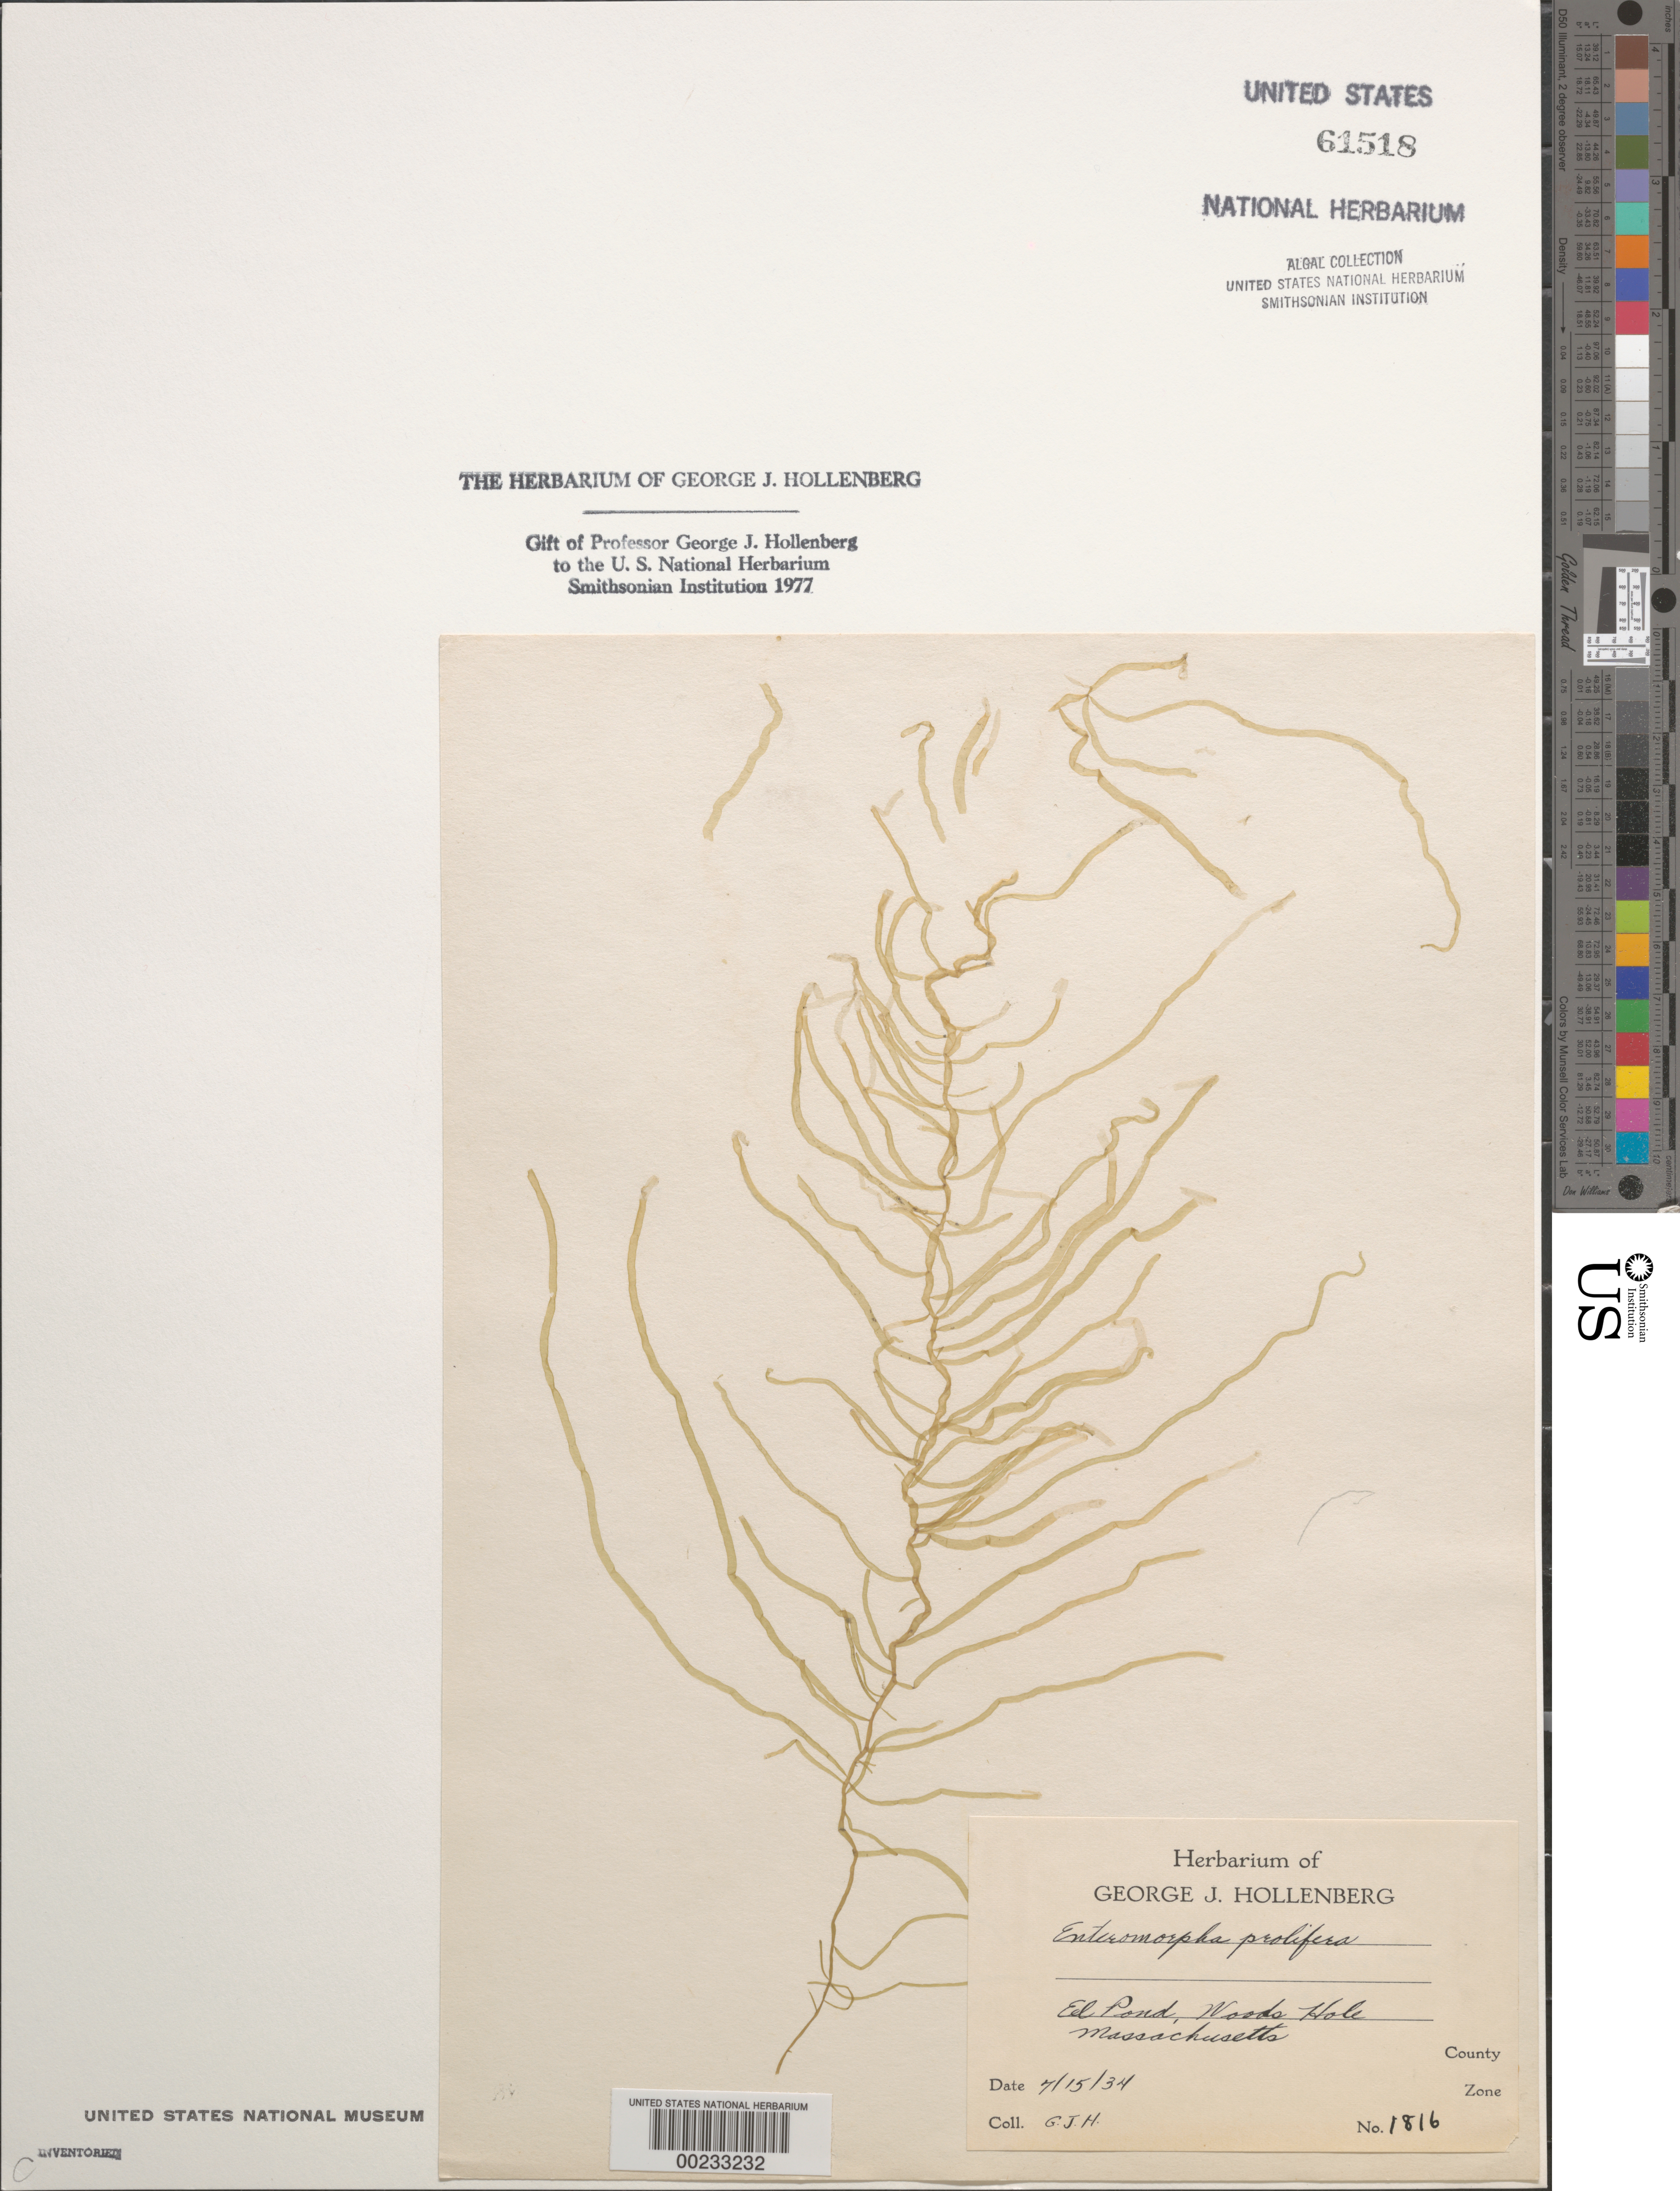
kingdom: Plantae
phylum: Chlorophyta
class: Ulvophyceae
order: Ulvales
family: Ulvaceae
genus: Ulva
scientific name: Ulva prolifera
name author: O.F. Müller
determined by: Algae name updating Project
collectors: G. Hollenberg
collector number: GJH 1816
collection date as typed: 15 Jul 1934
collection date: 1934-07-15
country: United States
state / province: Massachusetts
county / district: Barnstable County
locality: Woods Hole, Eel Pond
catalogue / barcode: US 61518